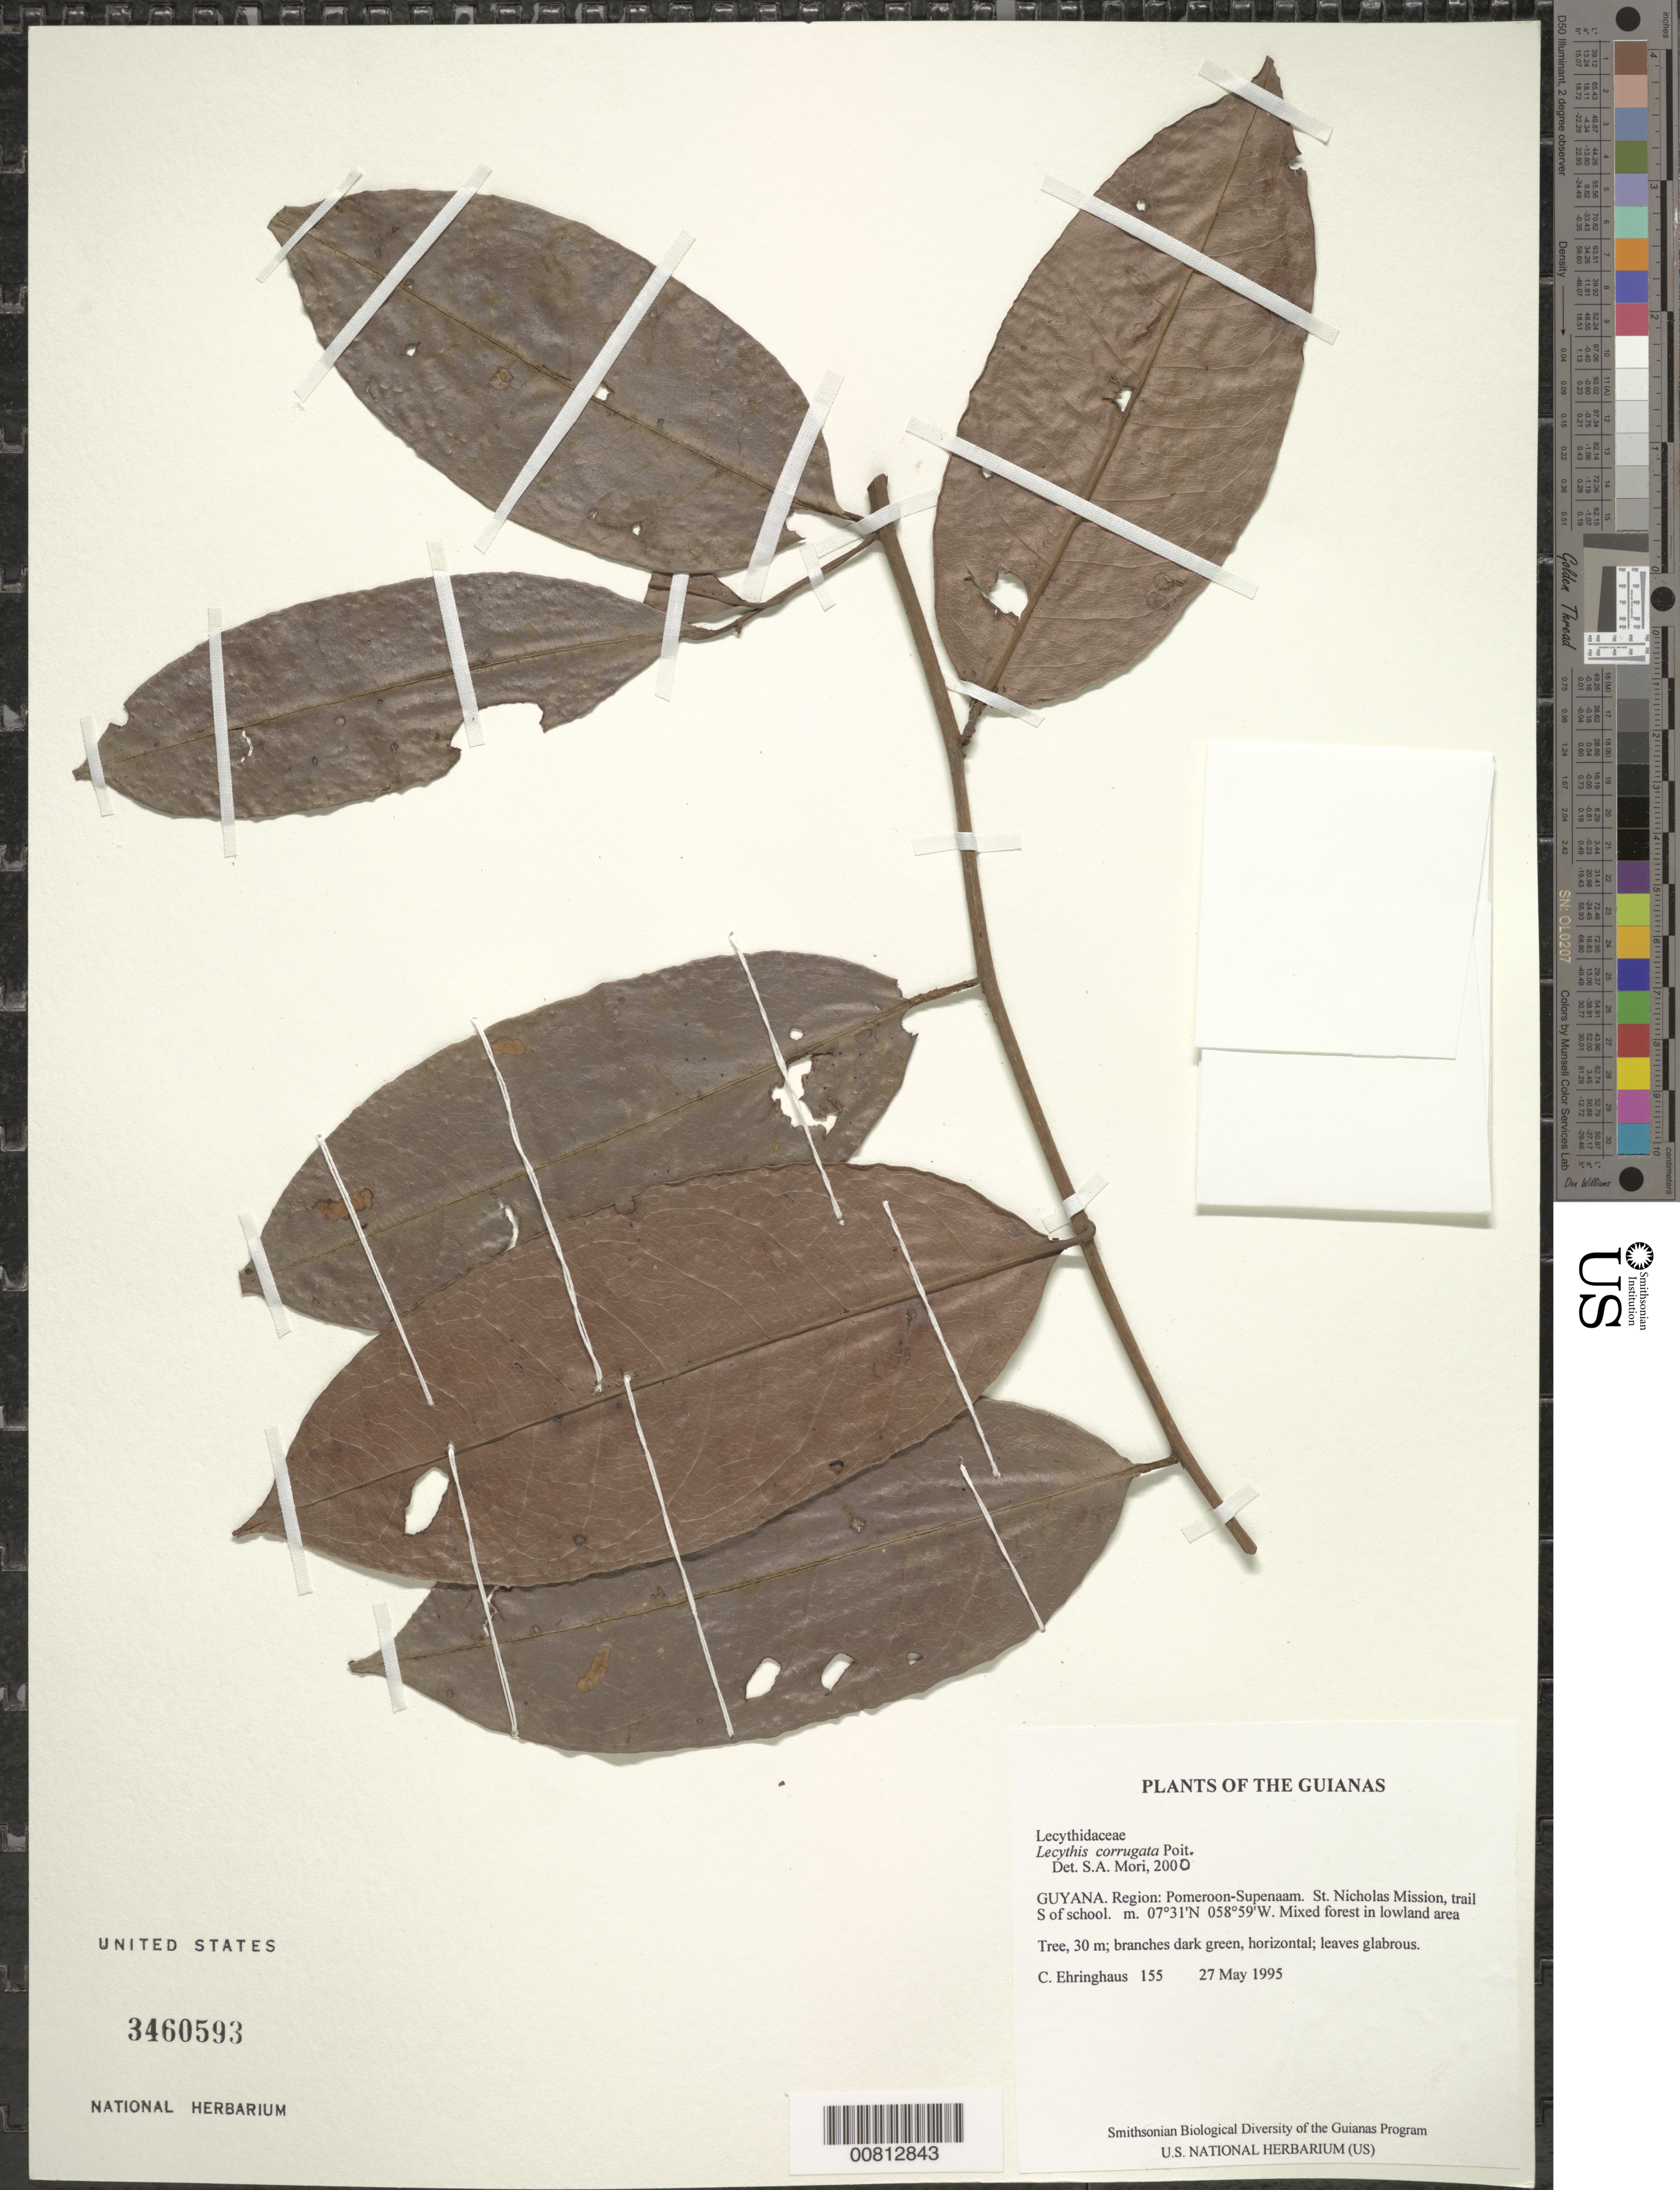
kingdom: Plantae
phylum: Tracheophyta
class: Magnoliopsida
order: Ericales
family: Lecythidaceae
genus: Lecythis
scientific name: Lecythis corrugata subsp. corrugata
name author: Poit.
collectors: C. Ehringhaus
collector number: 155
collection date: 1995-05-27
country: Guyana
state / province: Pomeroon-Supenaam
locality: Region: Pomeroon-Supenaam. St. Nicholas Mission, trail S of school.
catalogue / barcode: US 3460593